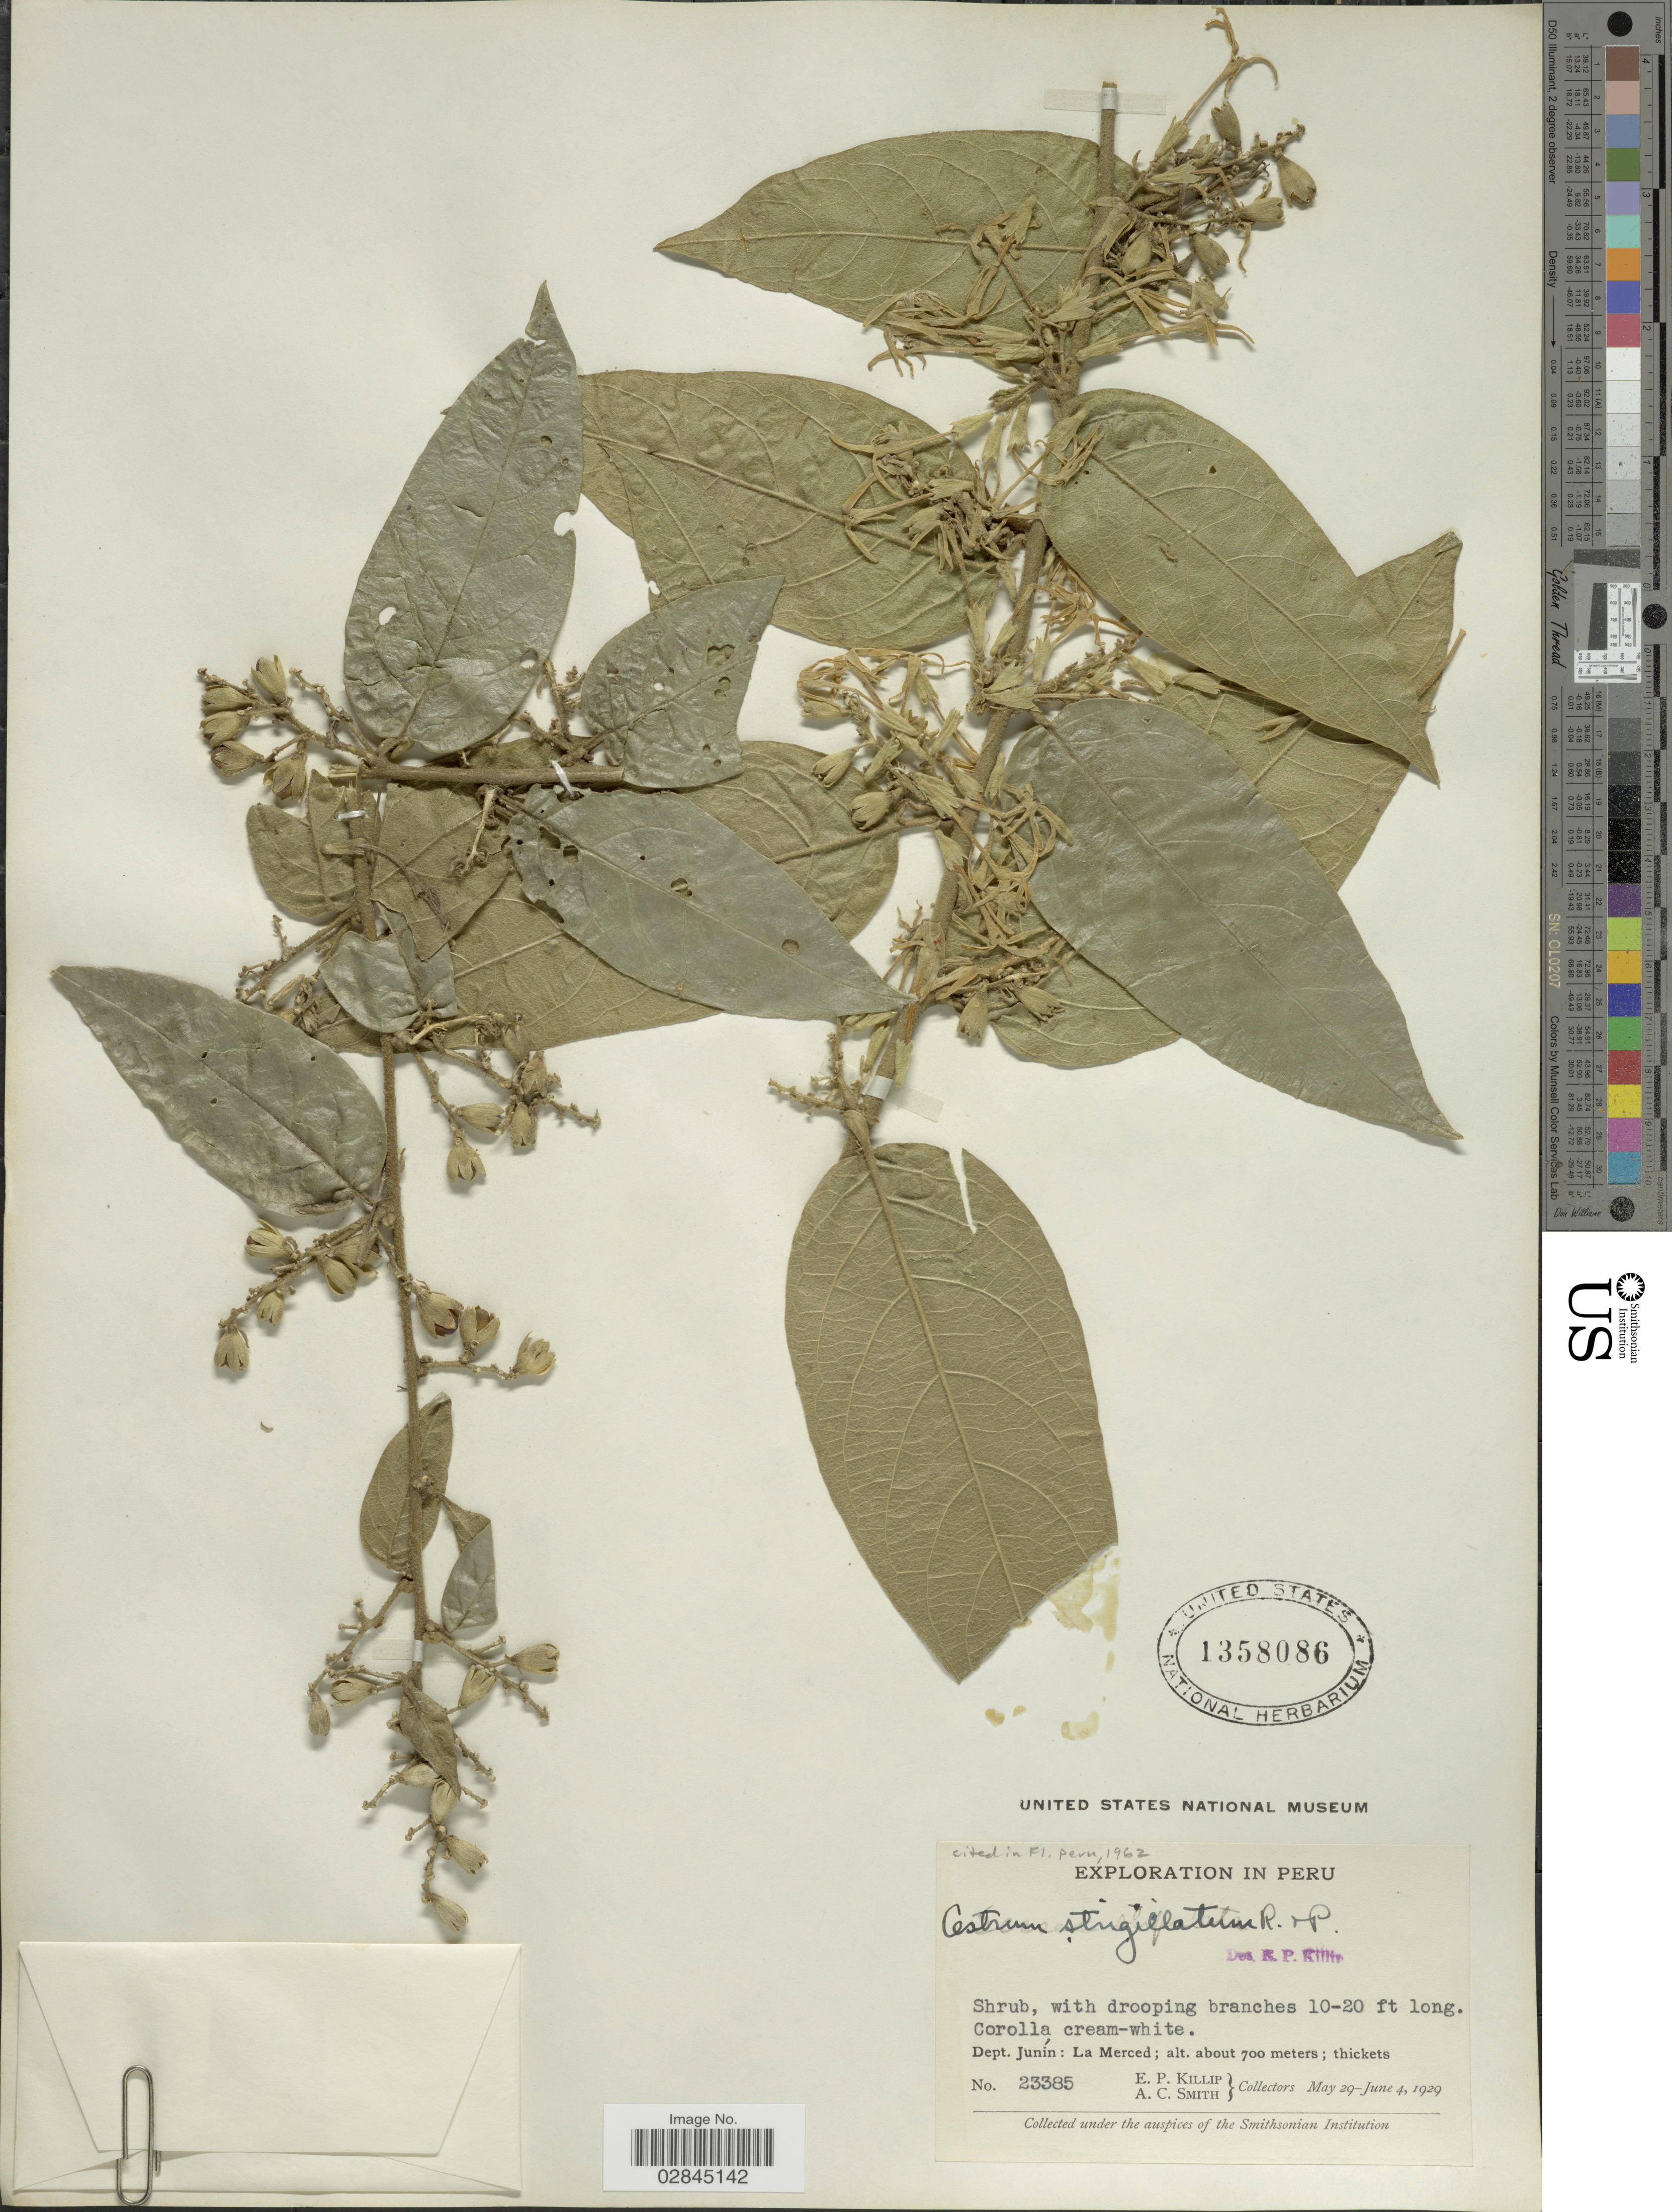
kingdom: Plantae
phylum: Tracheophyta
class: Magnoliopsida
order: Solanales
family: Solanaceae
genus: Cestrum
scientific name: Cestrum strigilatum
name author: Ruiz & Pav.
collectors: E. P. Killip & A. C. Smith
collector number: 23385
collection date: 1929-05-29/1929-06-04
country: Peru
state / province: Junín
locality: Dept. Junín: La Merced.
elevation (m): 700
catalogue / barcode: US 1358086